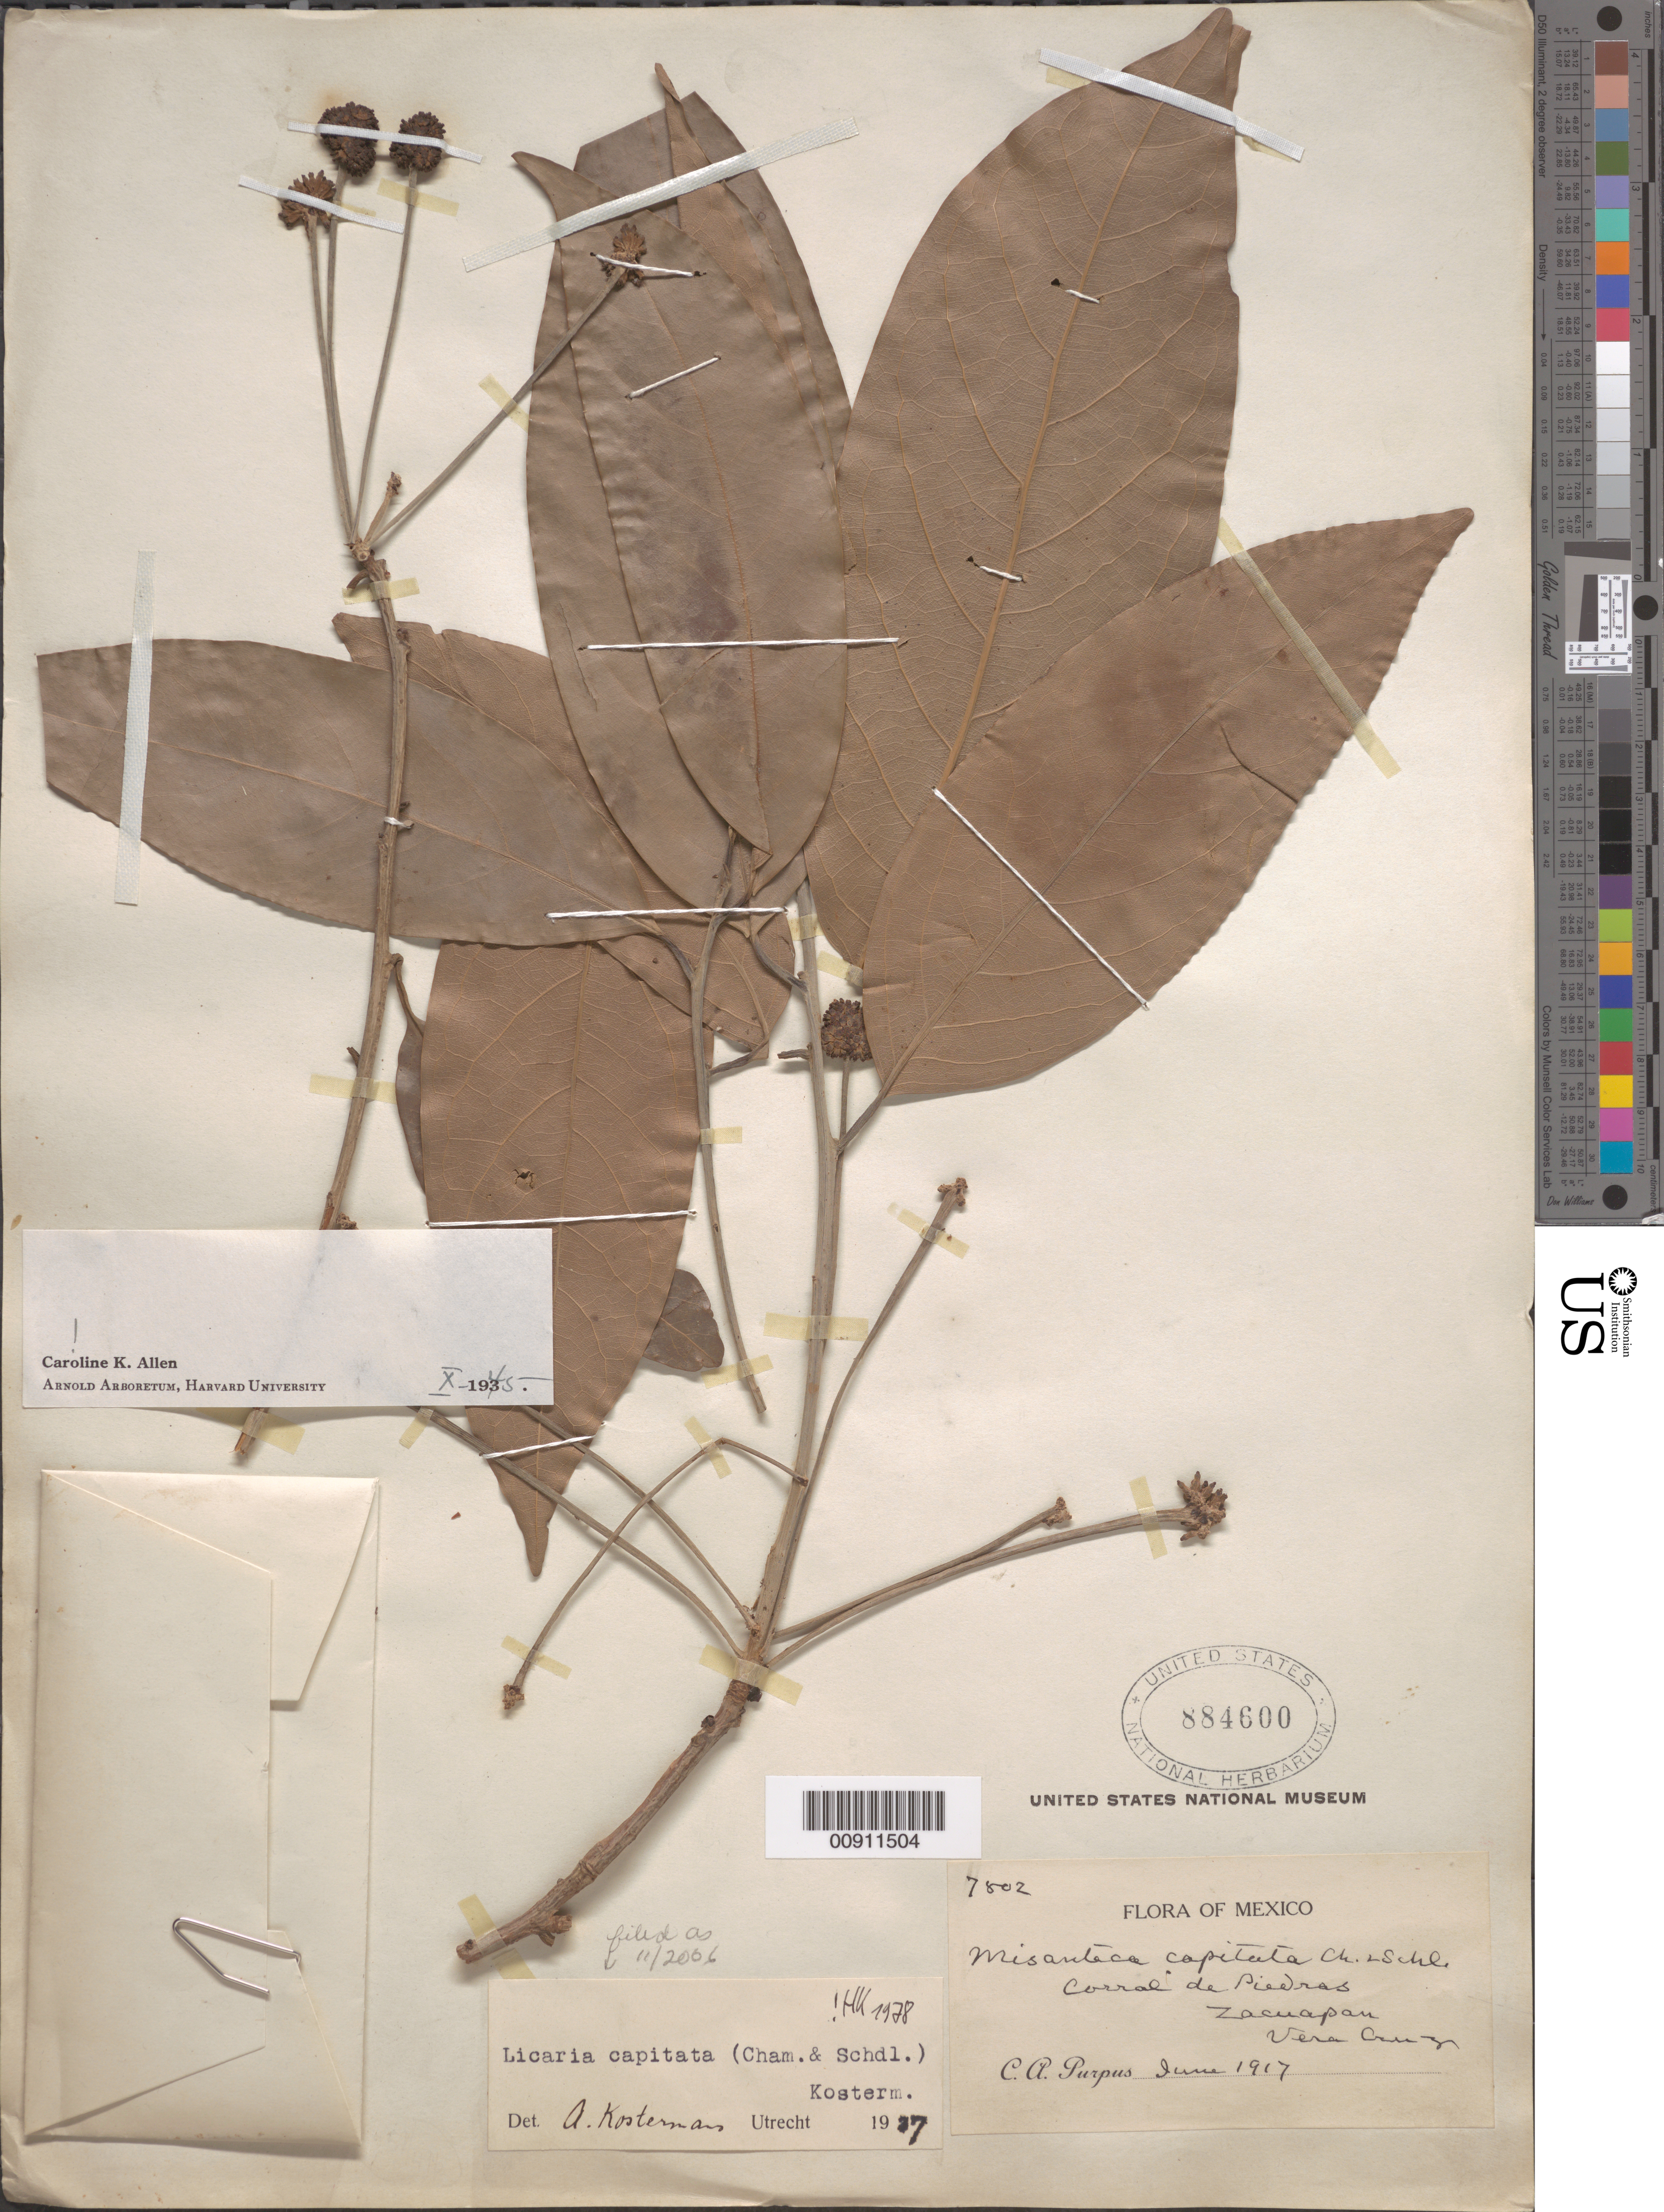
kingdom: Plantae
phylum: Tracheophyta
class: Magnoliopsida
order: Laurales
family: Lauraceae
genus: Licaria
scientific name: Licaria capitata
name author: (Schltdl. & Cham.) Kosterm.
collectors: C. A. Purpus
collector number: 7802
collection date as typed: Jun 1917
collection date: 1917-06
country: Mexico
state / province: Veracruz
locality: Corral de Piedras, Zacuapan, Veracruz.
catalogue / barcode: US 884600